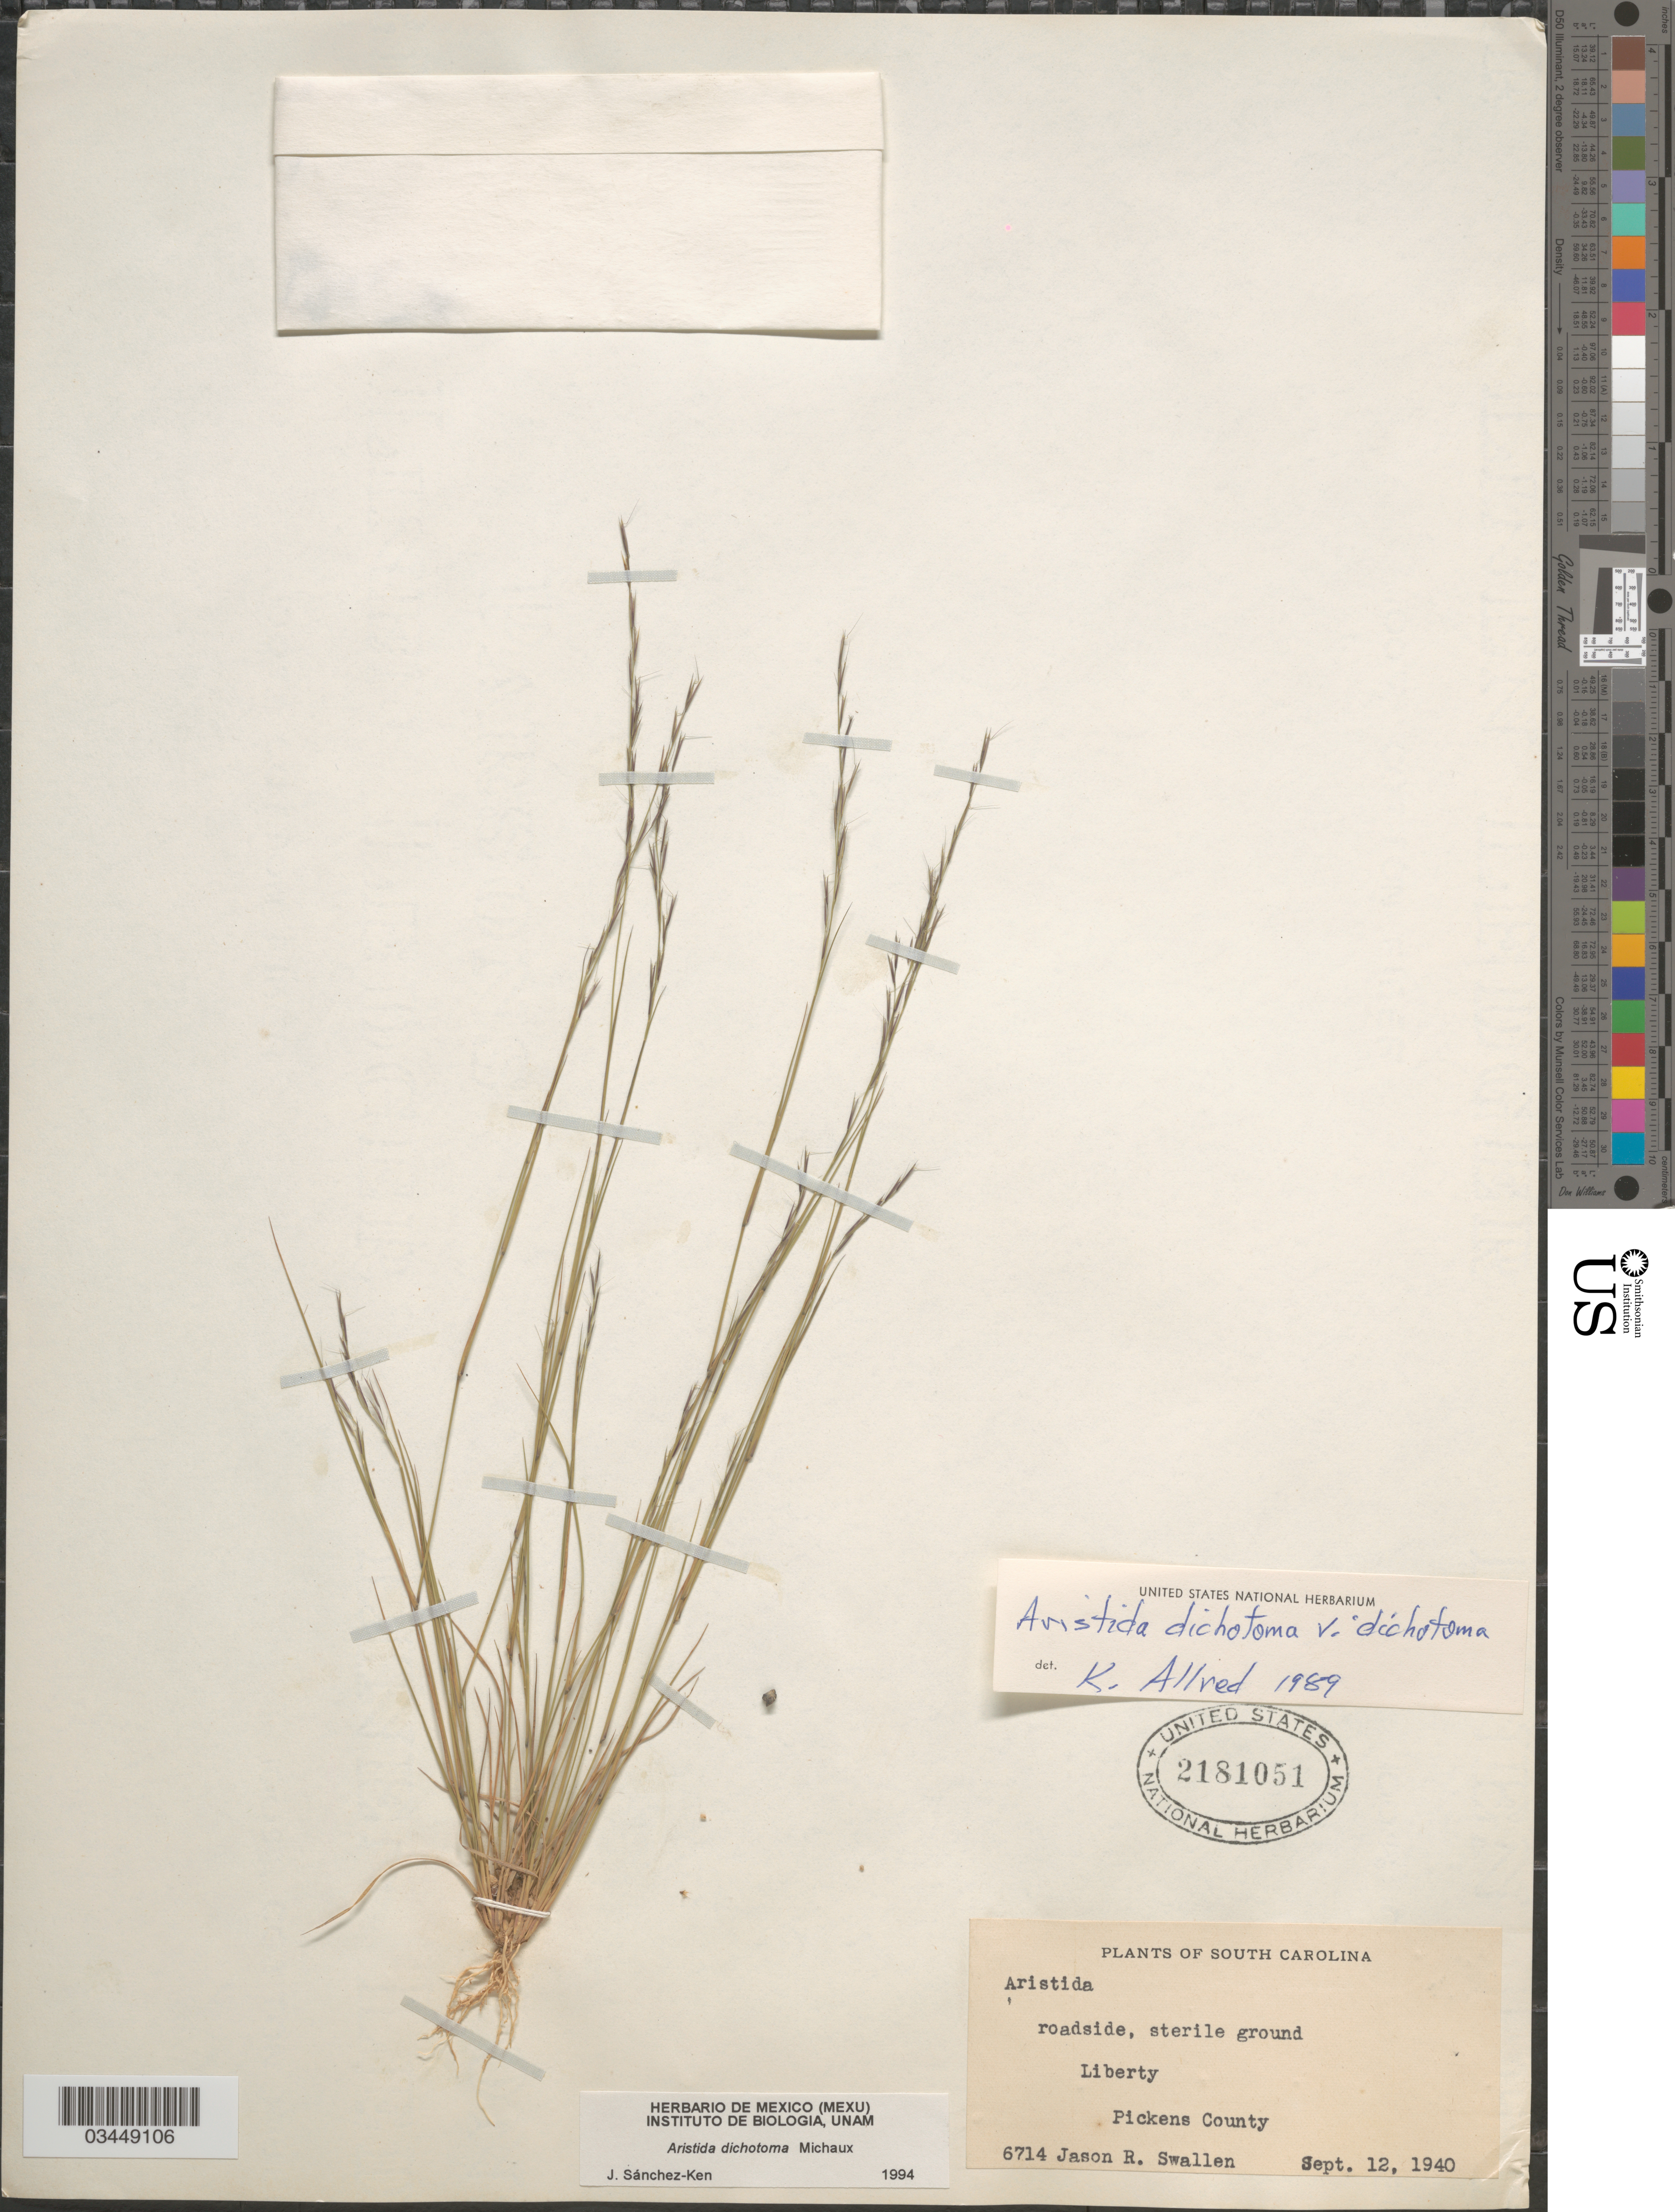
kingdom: Plantae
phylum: Tracheophyta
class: Liliopsida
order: Poales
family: Poaceae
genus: Aristida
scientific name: Aristida dichotoma var. dichotoma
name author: Michx.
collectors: J. R. Swallen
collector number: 6714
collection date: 1940-09-12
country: United States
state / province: South Carolina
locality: Roadside, sterile ground. Liberty. Pickens County.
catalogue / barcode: US 2181051